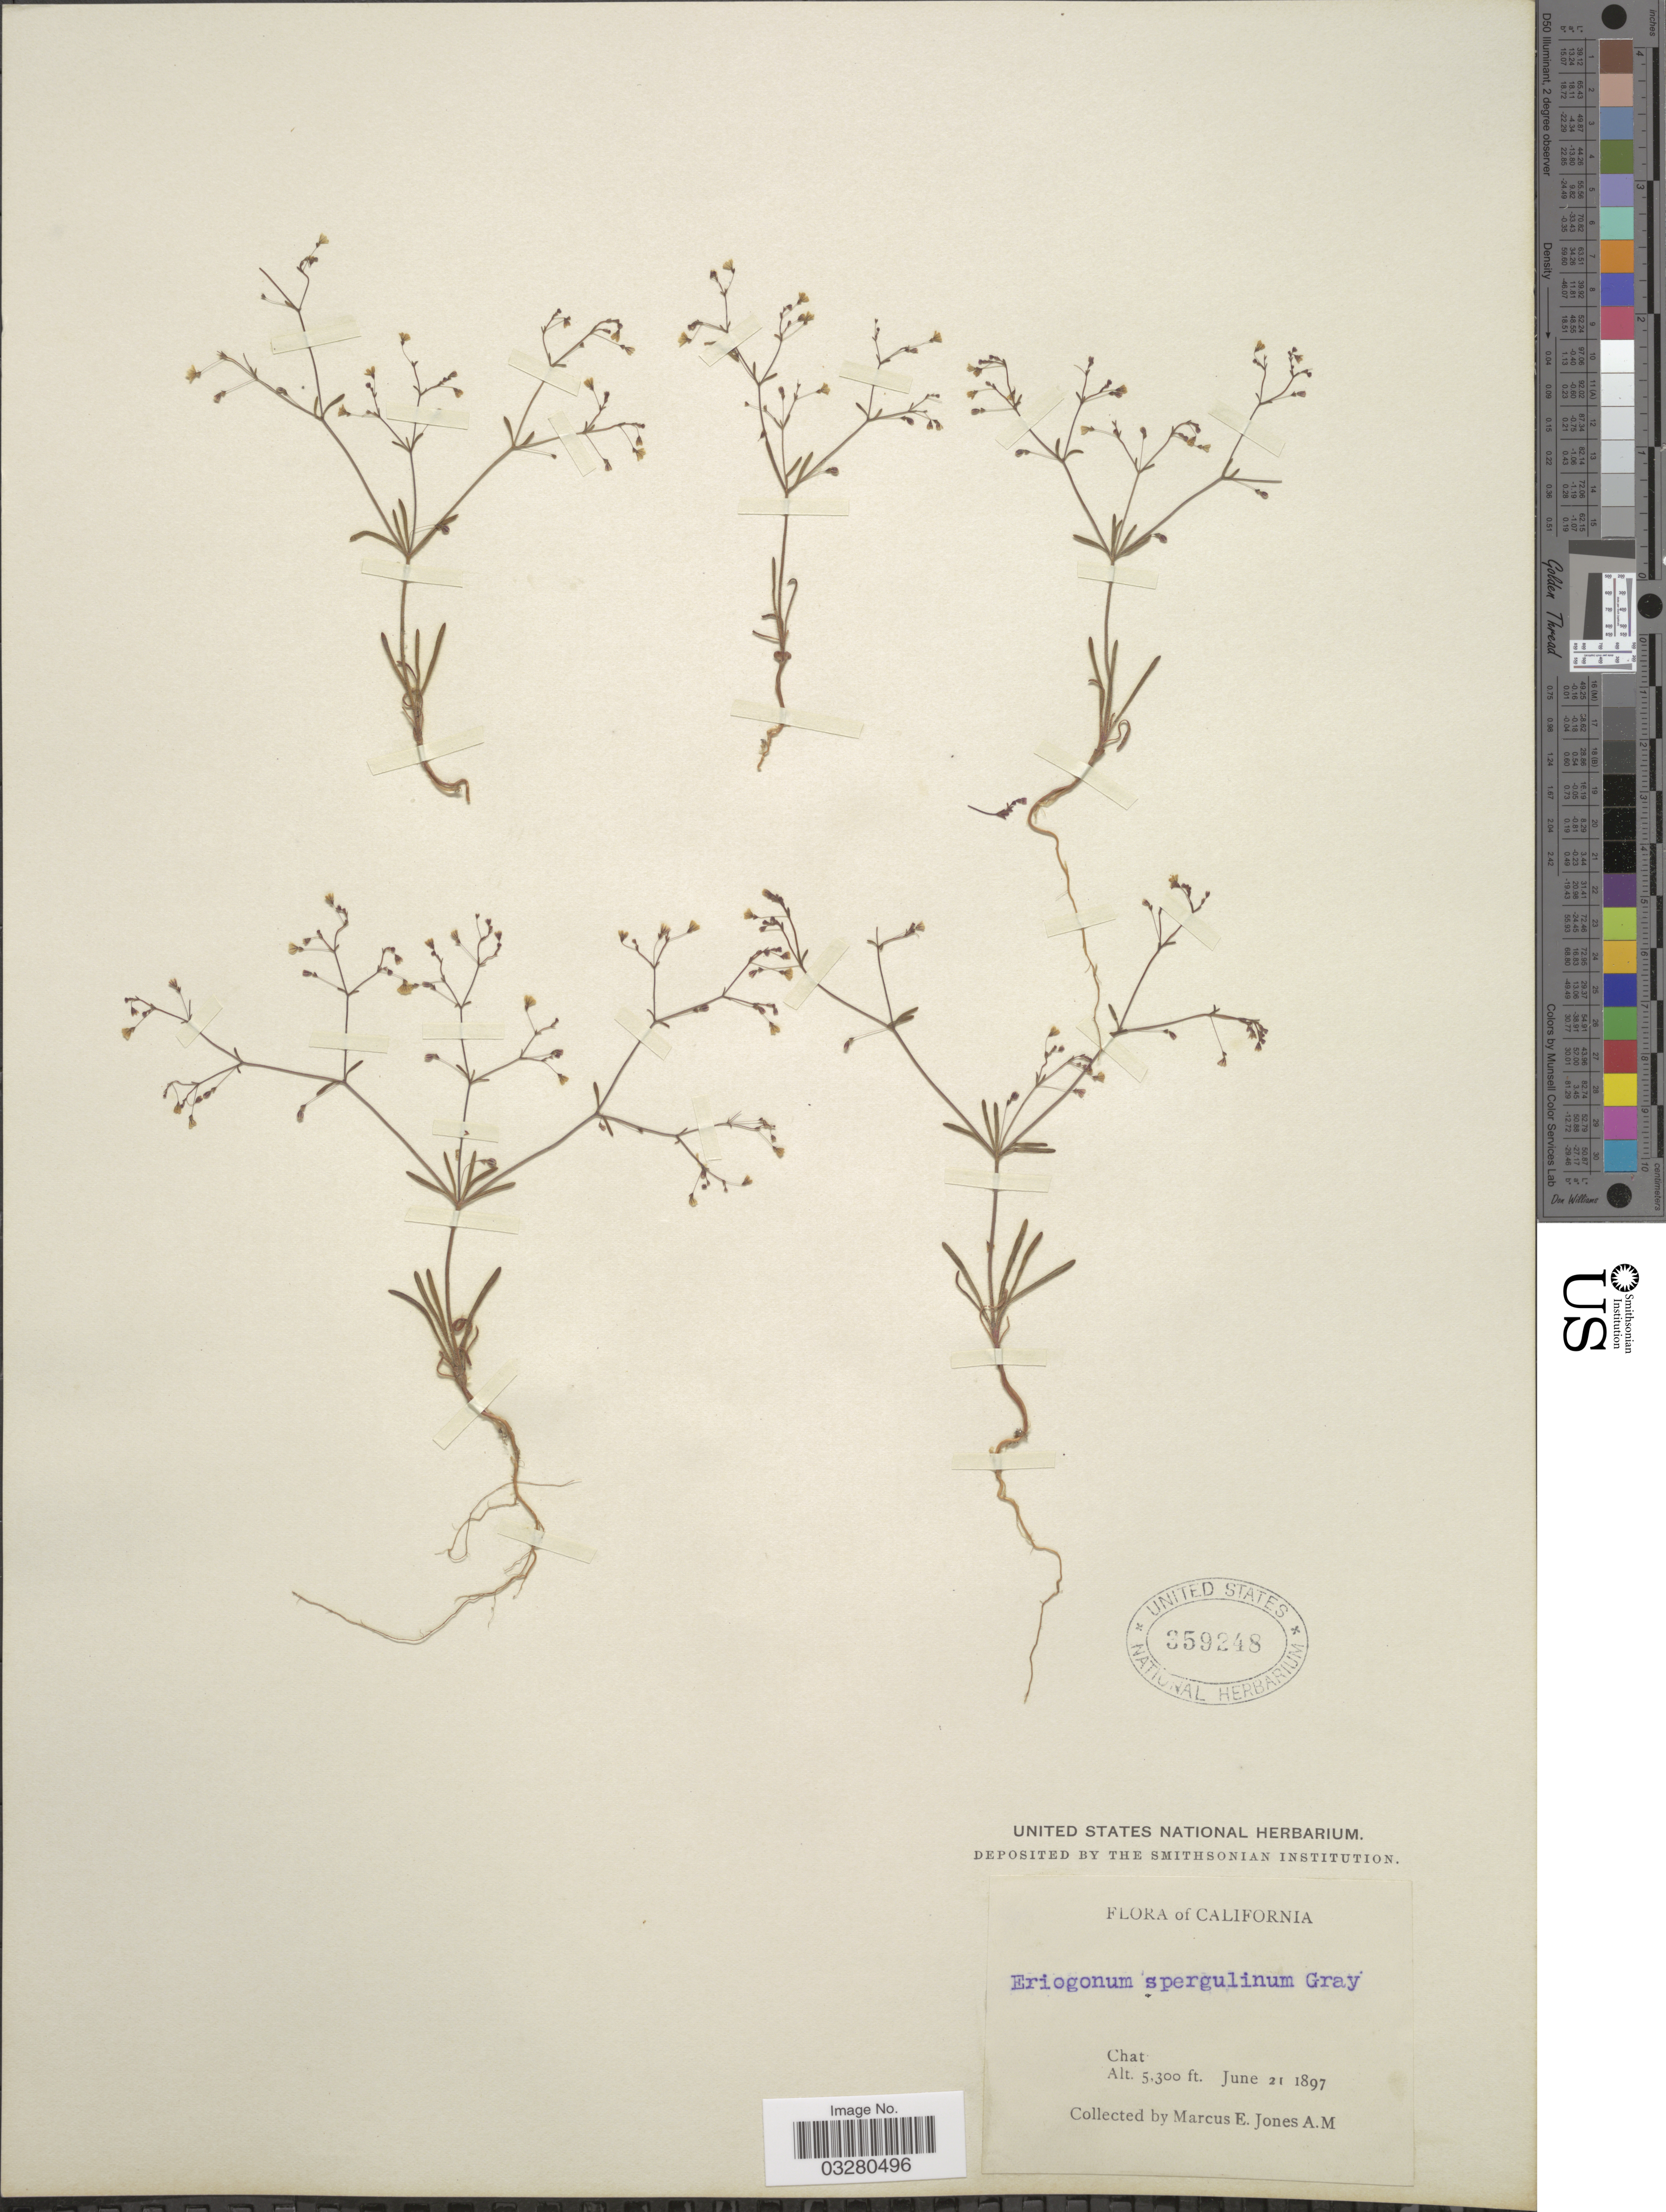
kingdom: Plantae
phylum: Tracheophyta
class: Magnoliopsida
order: Caryophyllales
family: Polygonaceae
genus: Eriogonum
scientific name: Eriogonum spergulinum var. reddingianum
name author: (M.E. Jones) J.T. Howell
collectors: M. E. Jones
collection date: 1897-06-21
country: United States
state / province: California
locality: Chat.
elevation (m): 1615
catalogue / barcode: US 359248